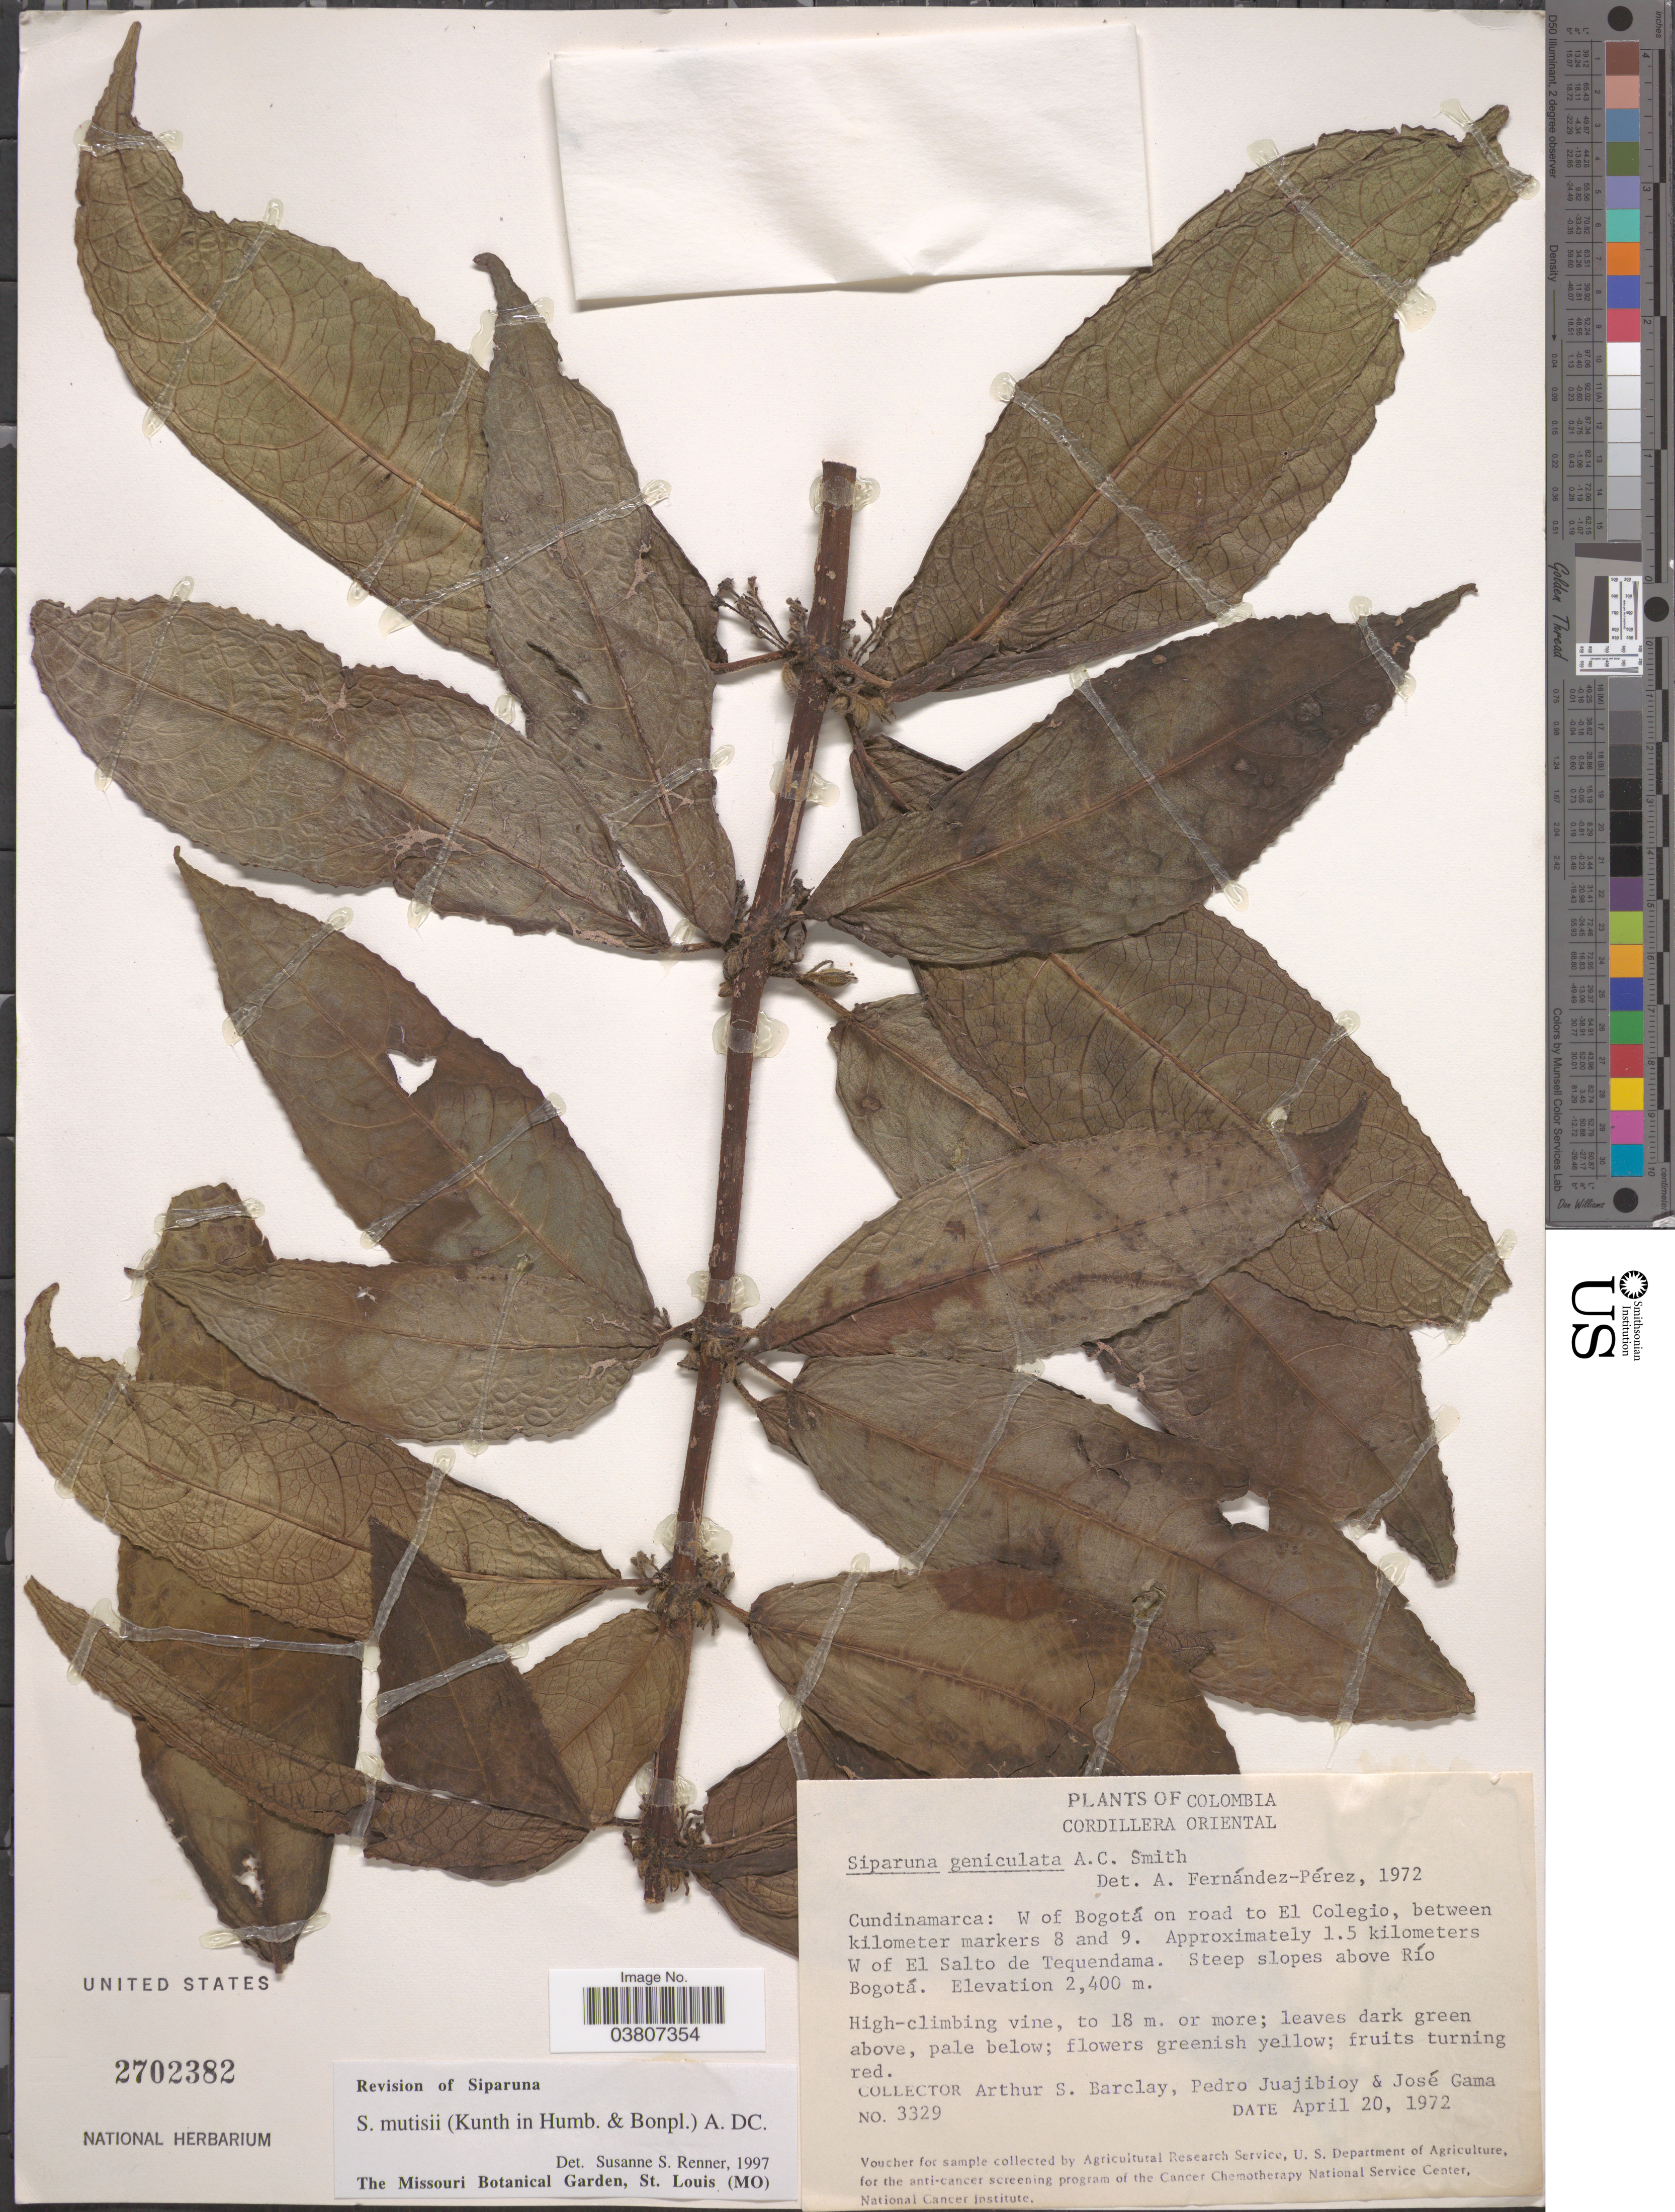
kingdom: Plantae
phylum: Tracheophyta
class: Magnoliopsida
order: Laurales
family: Siparunaceae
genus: Siparuna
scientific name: Siparuna mutisii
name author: (Kunth) A. DC.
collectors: A. S. Barclay, P. Juajibioy & J. Gama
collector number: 3329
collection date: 1972-04-20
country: Colombia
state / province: Cundinamarca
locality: Cordillera Oriental. W of Bogotá on road to El Colegio, between kilometer marker 8 and 9. Approximately 1.5 kilometers W of El Salto de Tequendama. Steep slopes above Río Bogotá.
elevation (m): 2400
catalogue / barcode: US 2702382